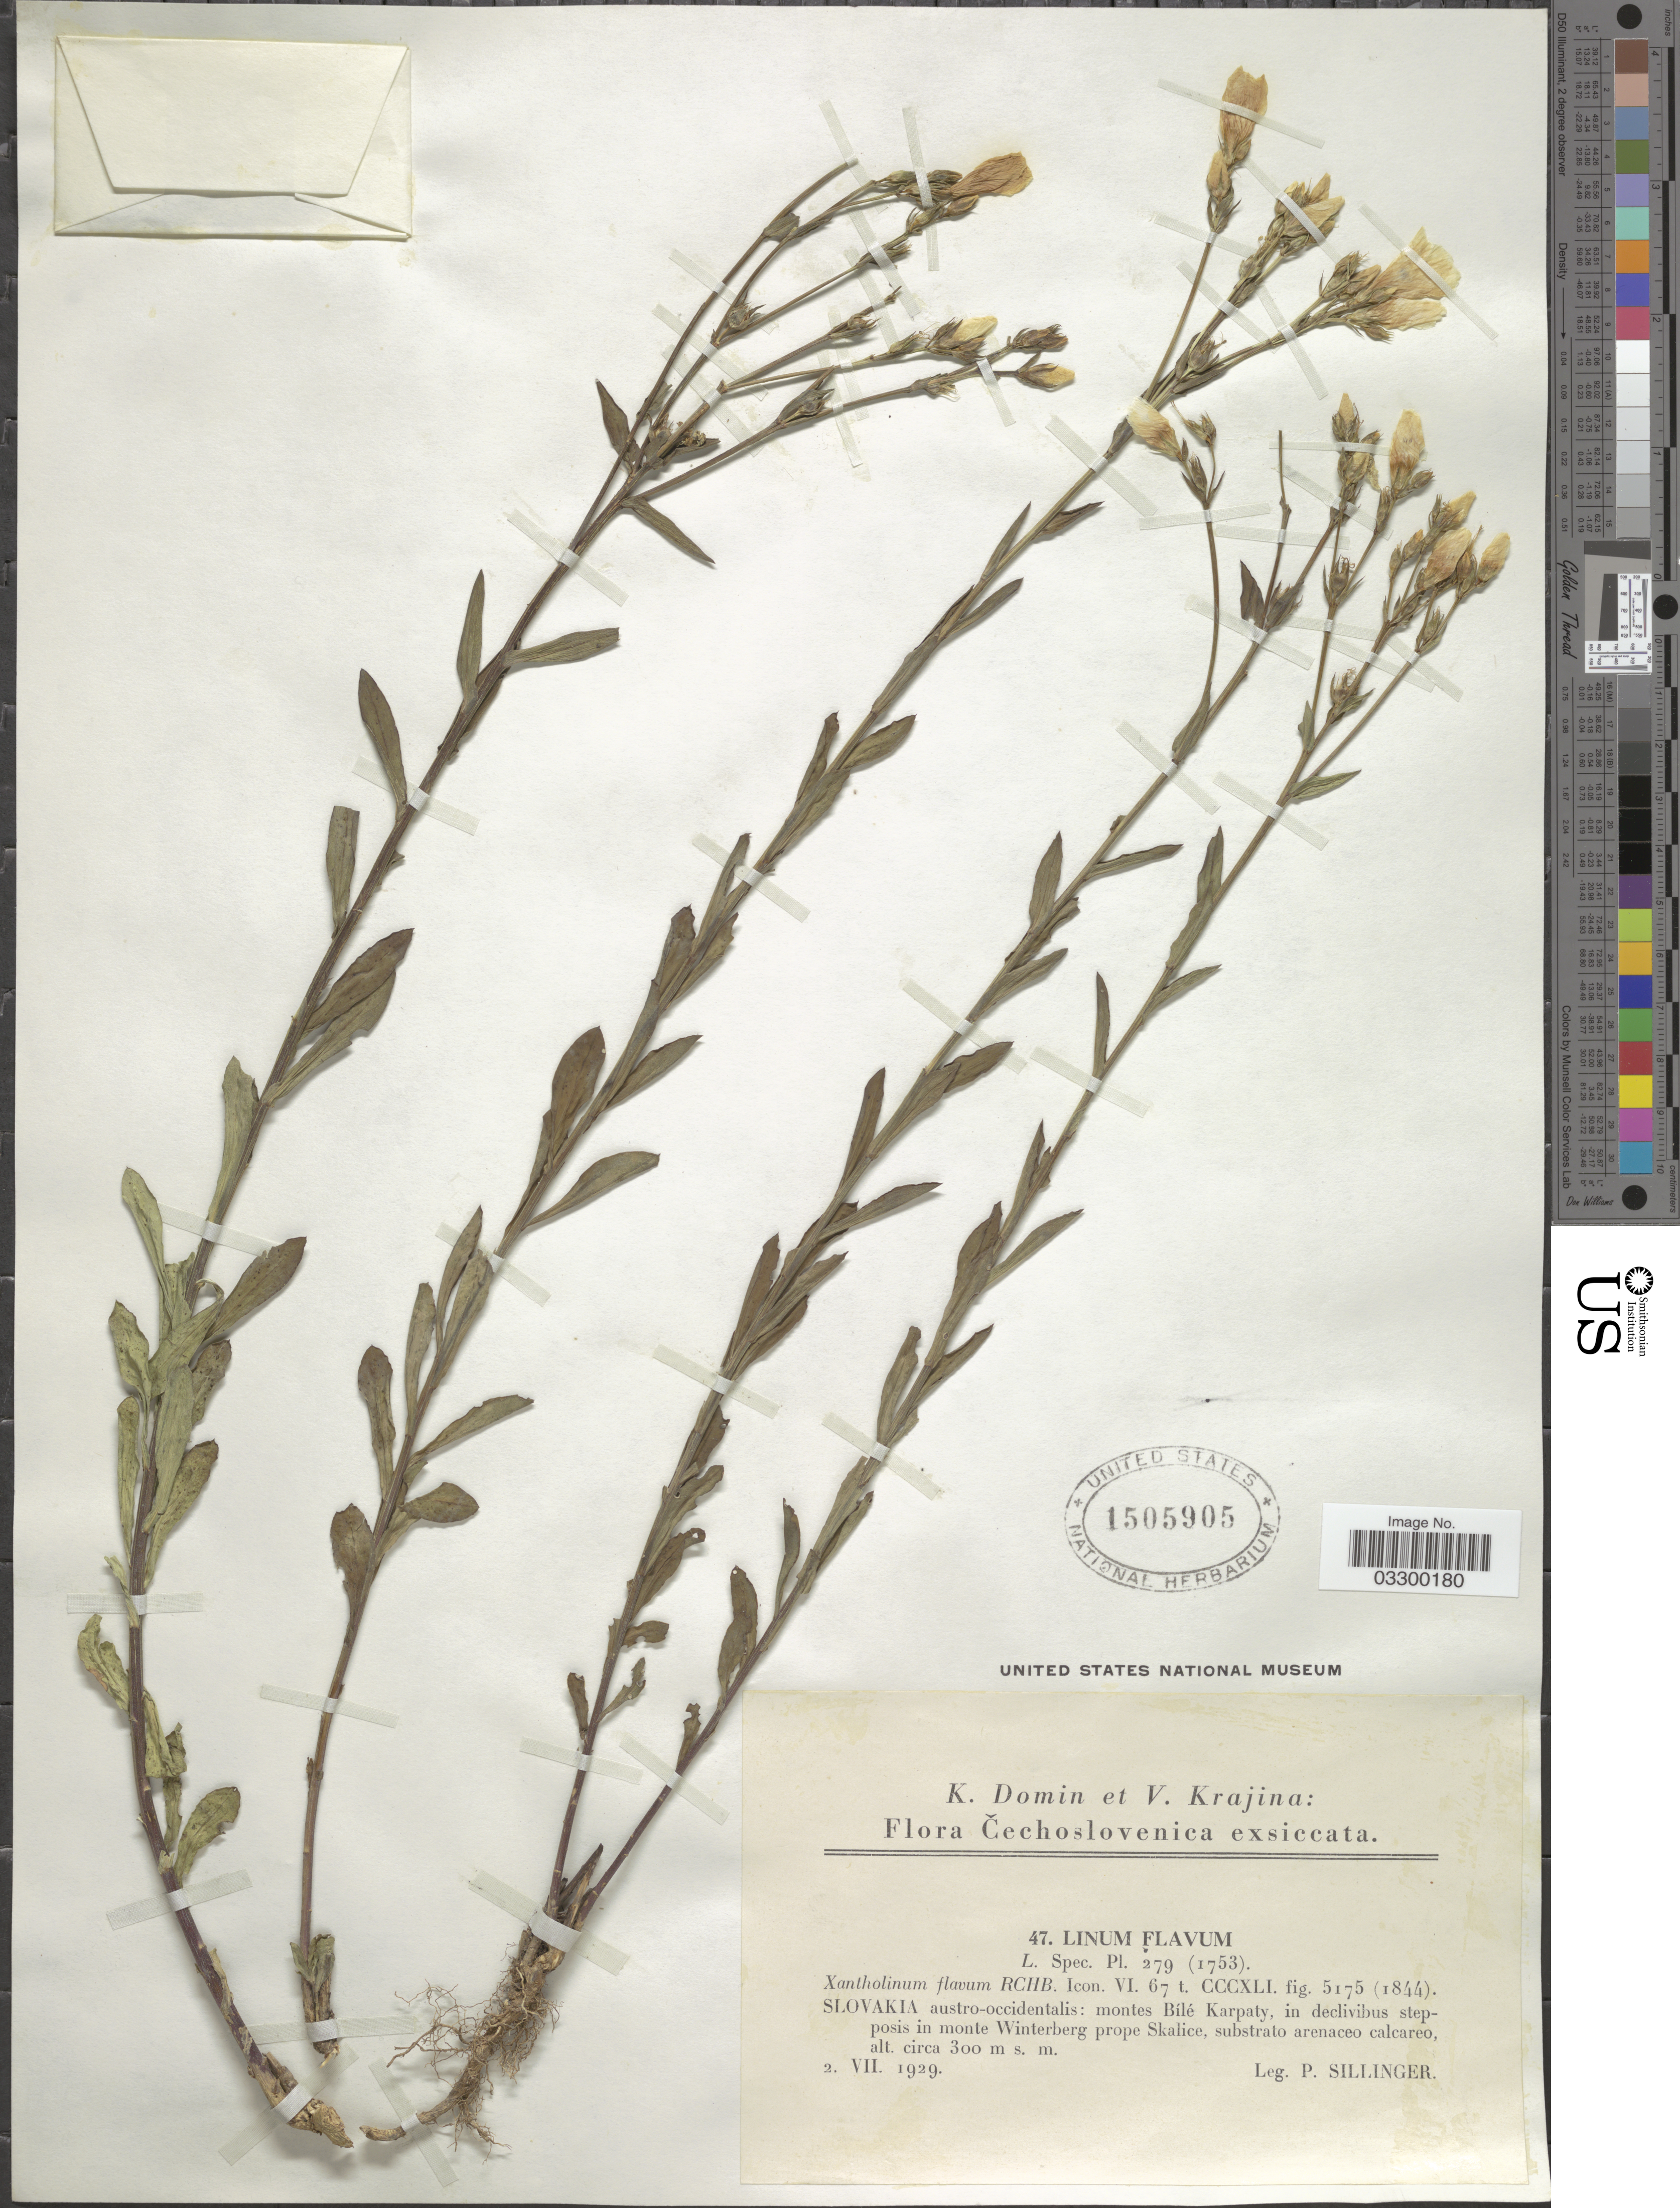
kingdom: Plantae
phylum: Tracheophyta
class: Magnoliopsida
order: Malpighiales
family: Linaceae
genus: Linum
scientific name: Linum flavum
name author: L.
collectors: P. Sillinger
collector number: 47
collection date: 1929-07-02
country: Czechia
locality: Čechoslovenica. Slovakia austro-occidentalis: montes Bílé Karpaty, in declivibus stepposis in monte Winterberg prope Skalice.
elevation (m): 300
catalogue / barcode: US 1505905